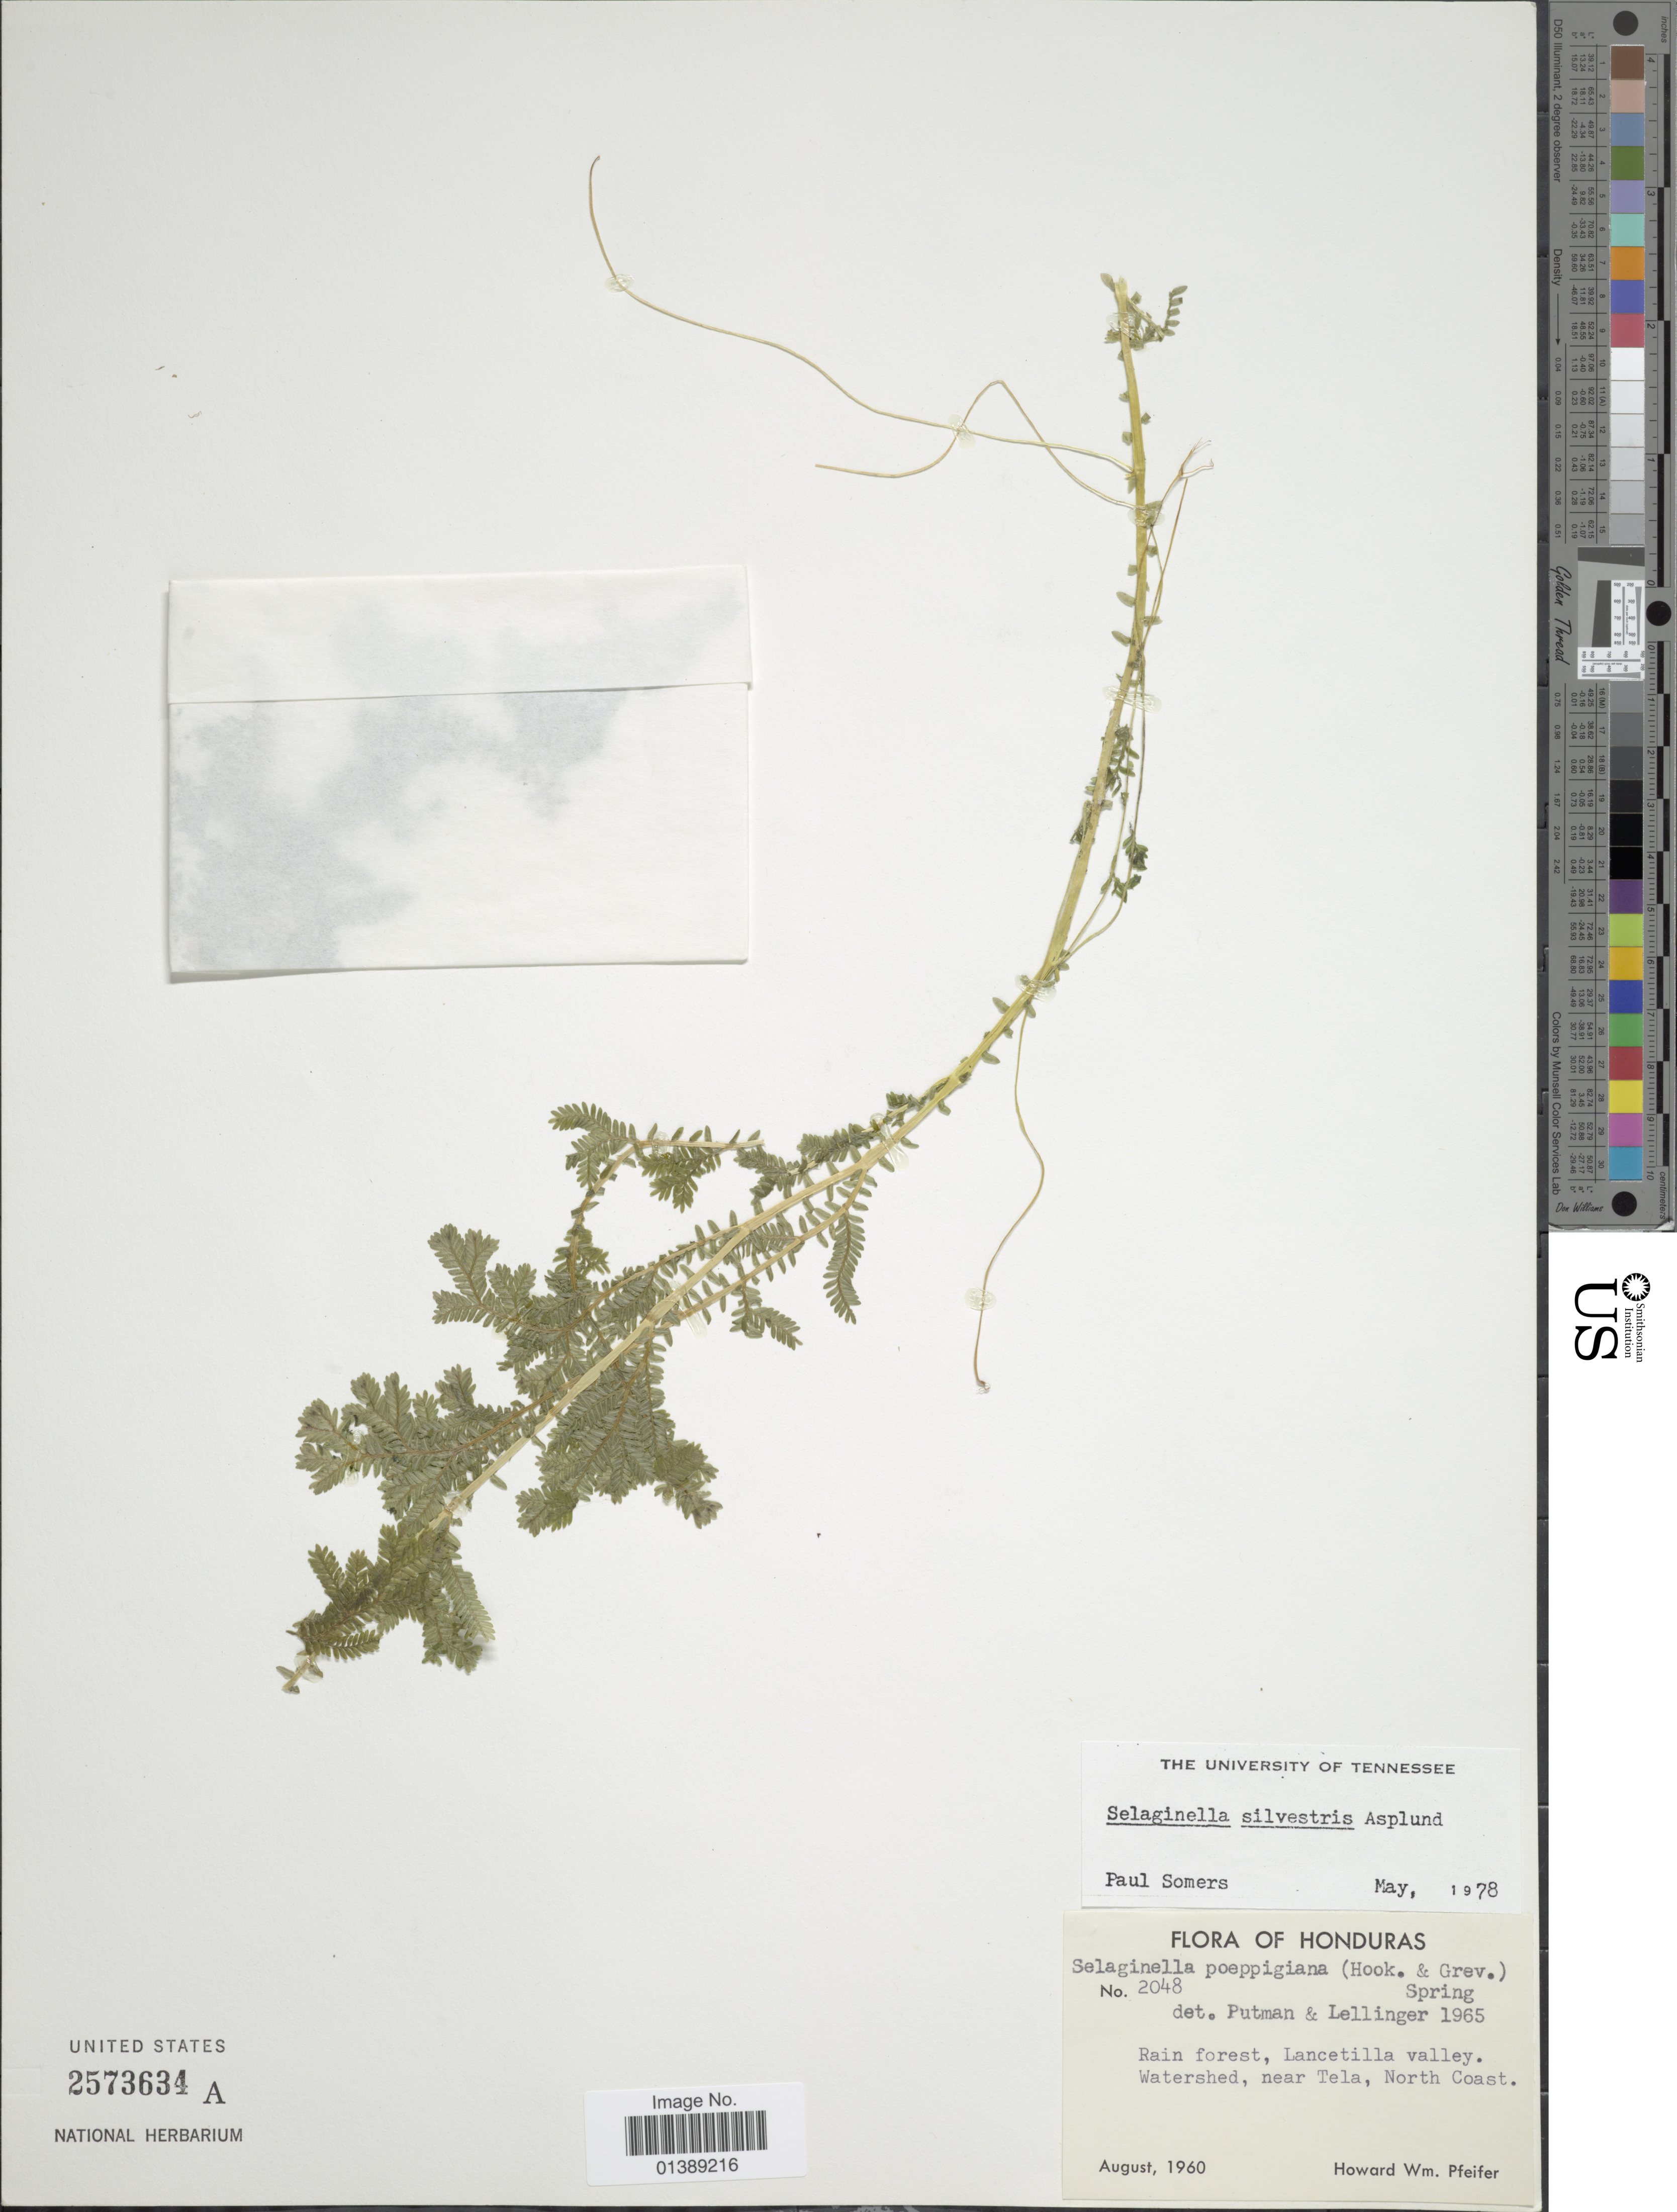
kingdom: Plantae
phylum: Tracheophyta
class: Lycopodiopsida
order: Selaginellales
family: Selaginellaceae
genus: Selaginella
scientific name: Selaginella silvestris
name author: Aspl.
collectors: H. W. Pfeifer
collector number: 2048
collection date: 1960-08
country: Honduras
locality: Rain forest, lancetilla Valley. Watershed, near Tela, North Coast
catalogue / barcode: US 2573634A